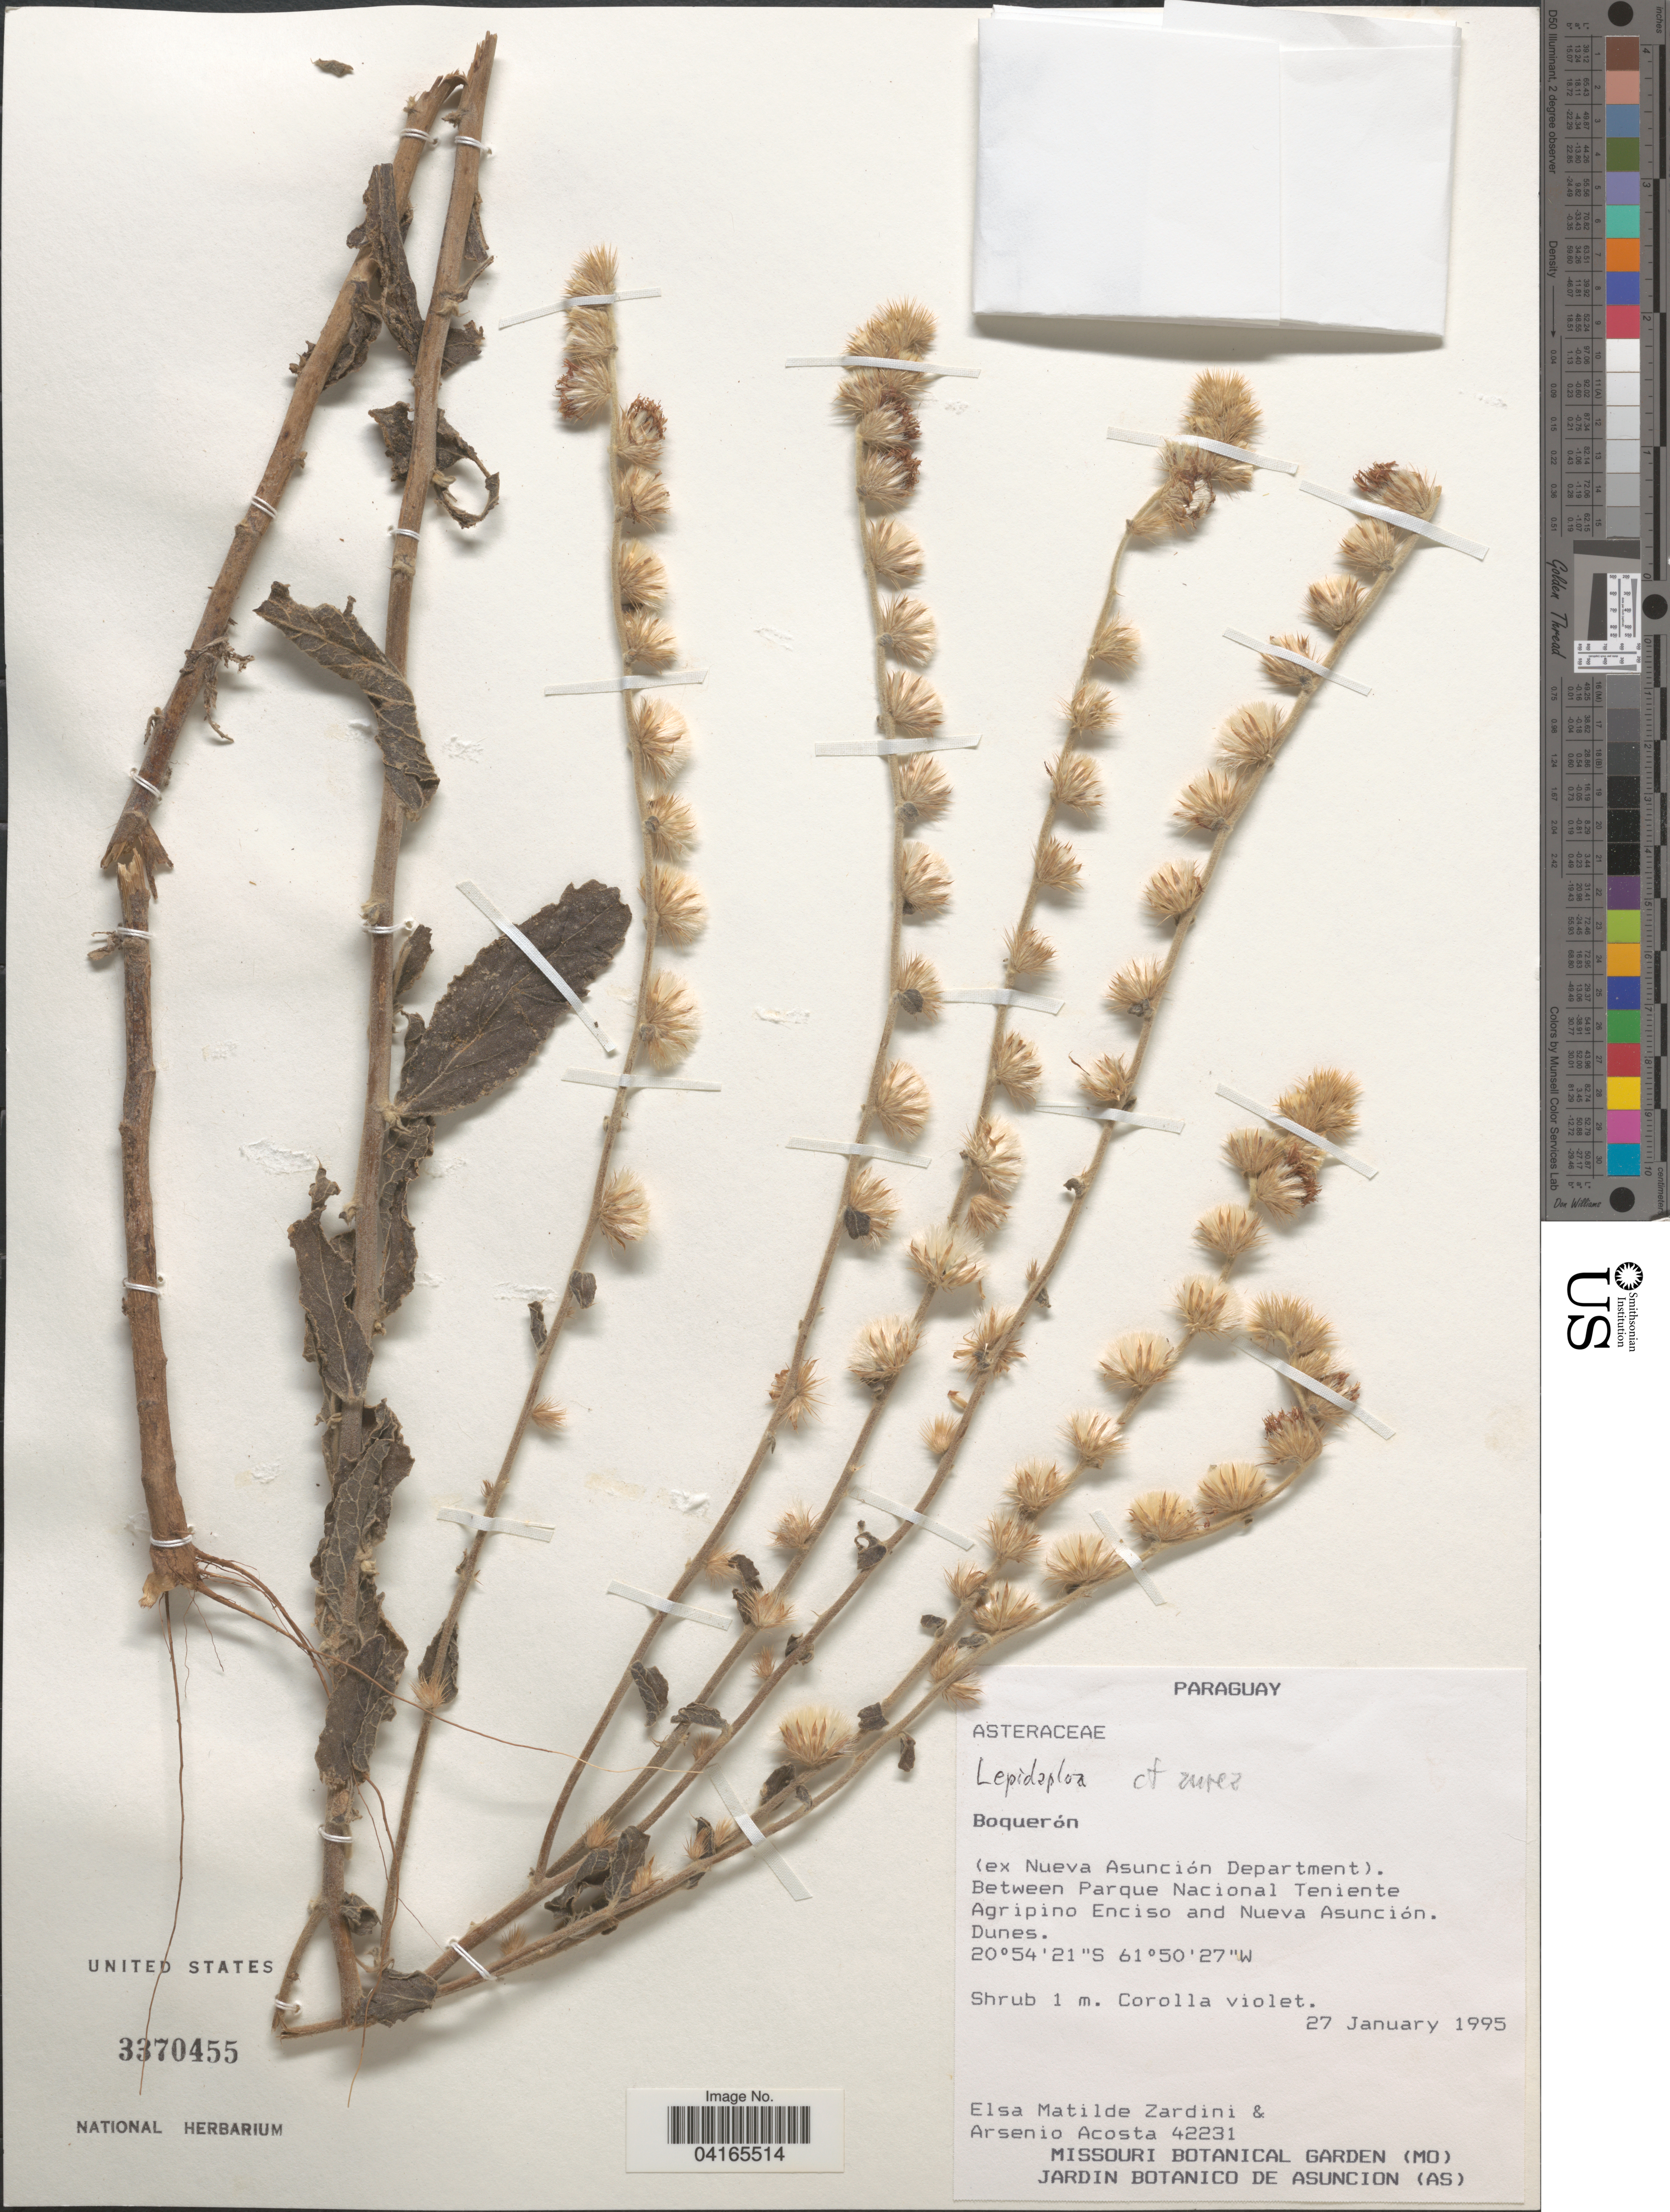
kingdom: Plantae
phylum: Tracheophyta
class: Magnoliopsida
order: Asterales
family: Asteraceae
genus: Lepidaploa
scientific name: Lepidaploa aurea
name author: (Mart. ex DC.) H. Rob.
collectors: E. M. Zardini & A. Acosta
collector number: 42231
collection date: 1995-01-27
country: Paraguay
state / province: Boqueron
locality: Boquerón. (ex Nueva Asunción Department). Between Parque Nacional Teniente Agripino Enciso and Nueva Asunción.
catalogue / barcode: US 3370455